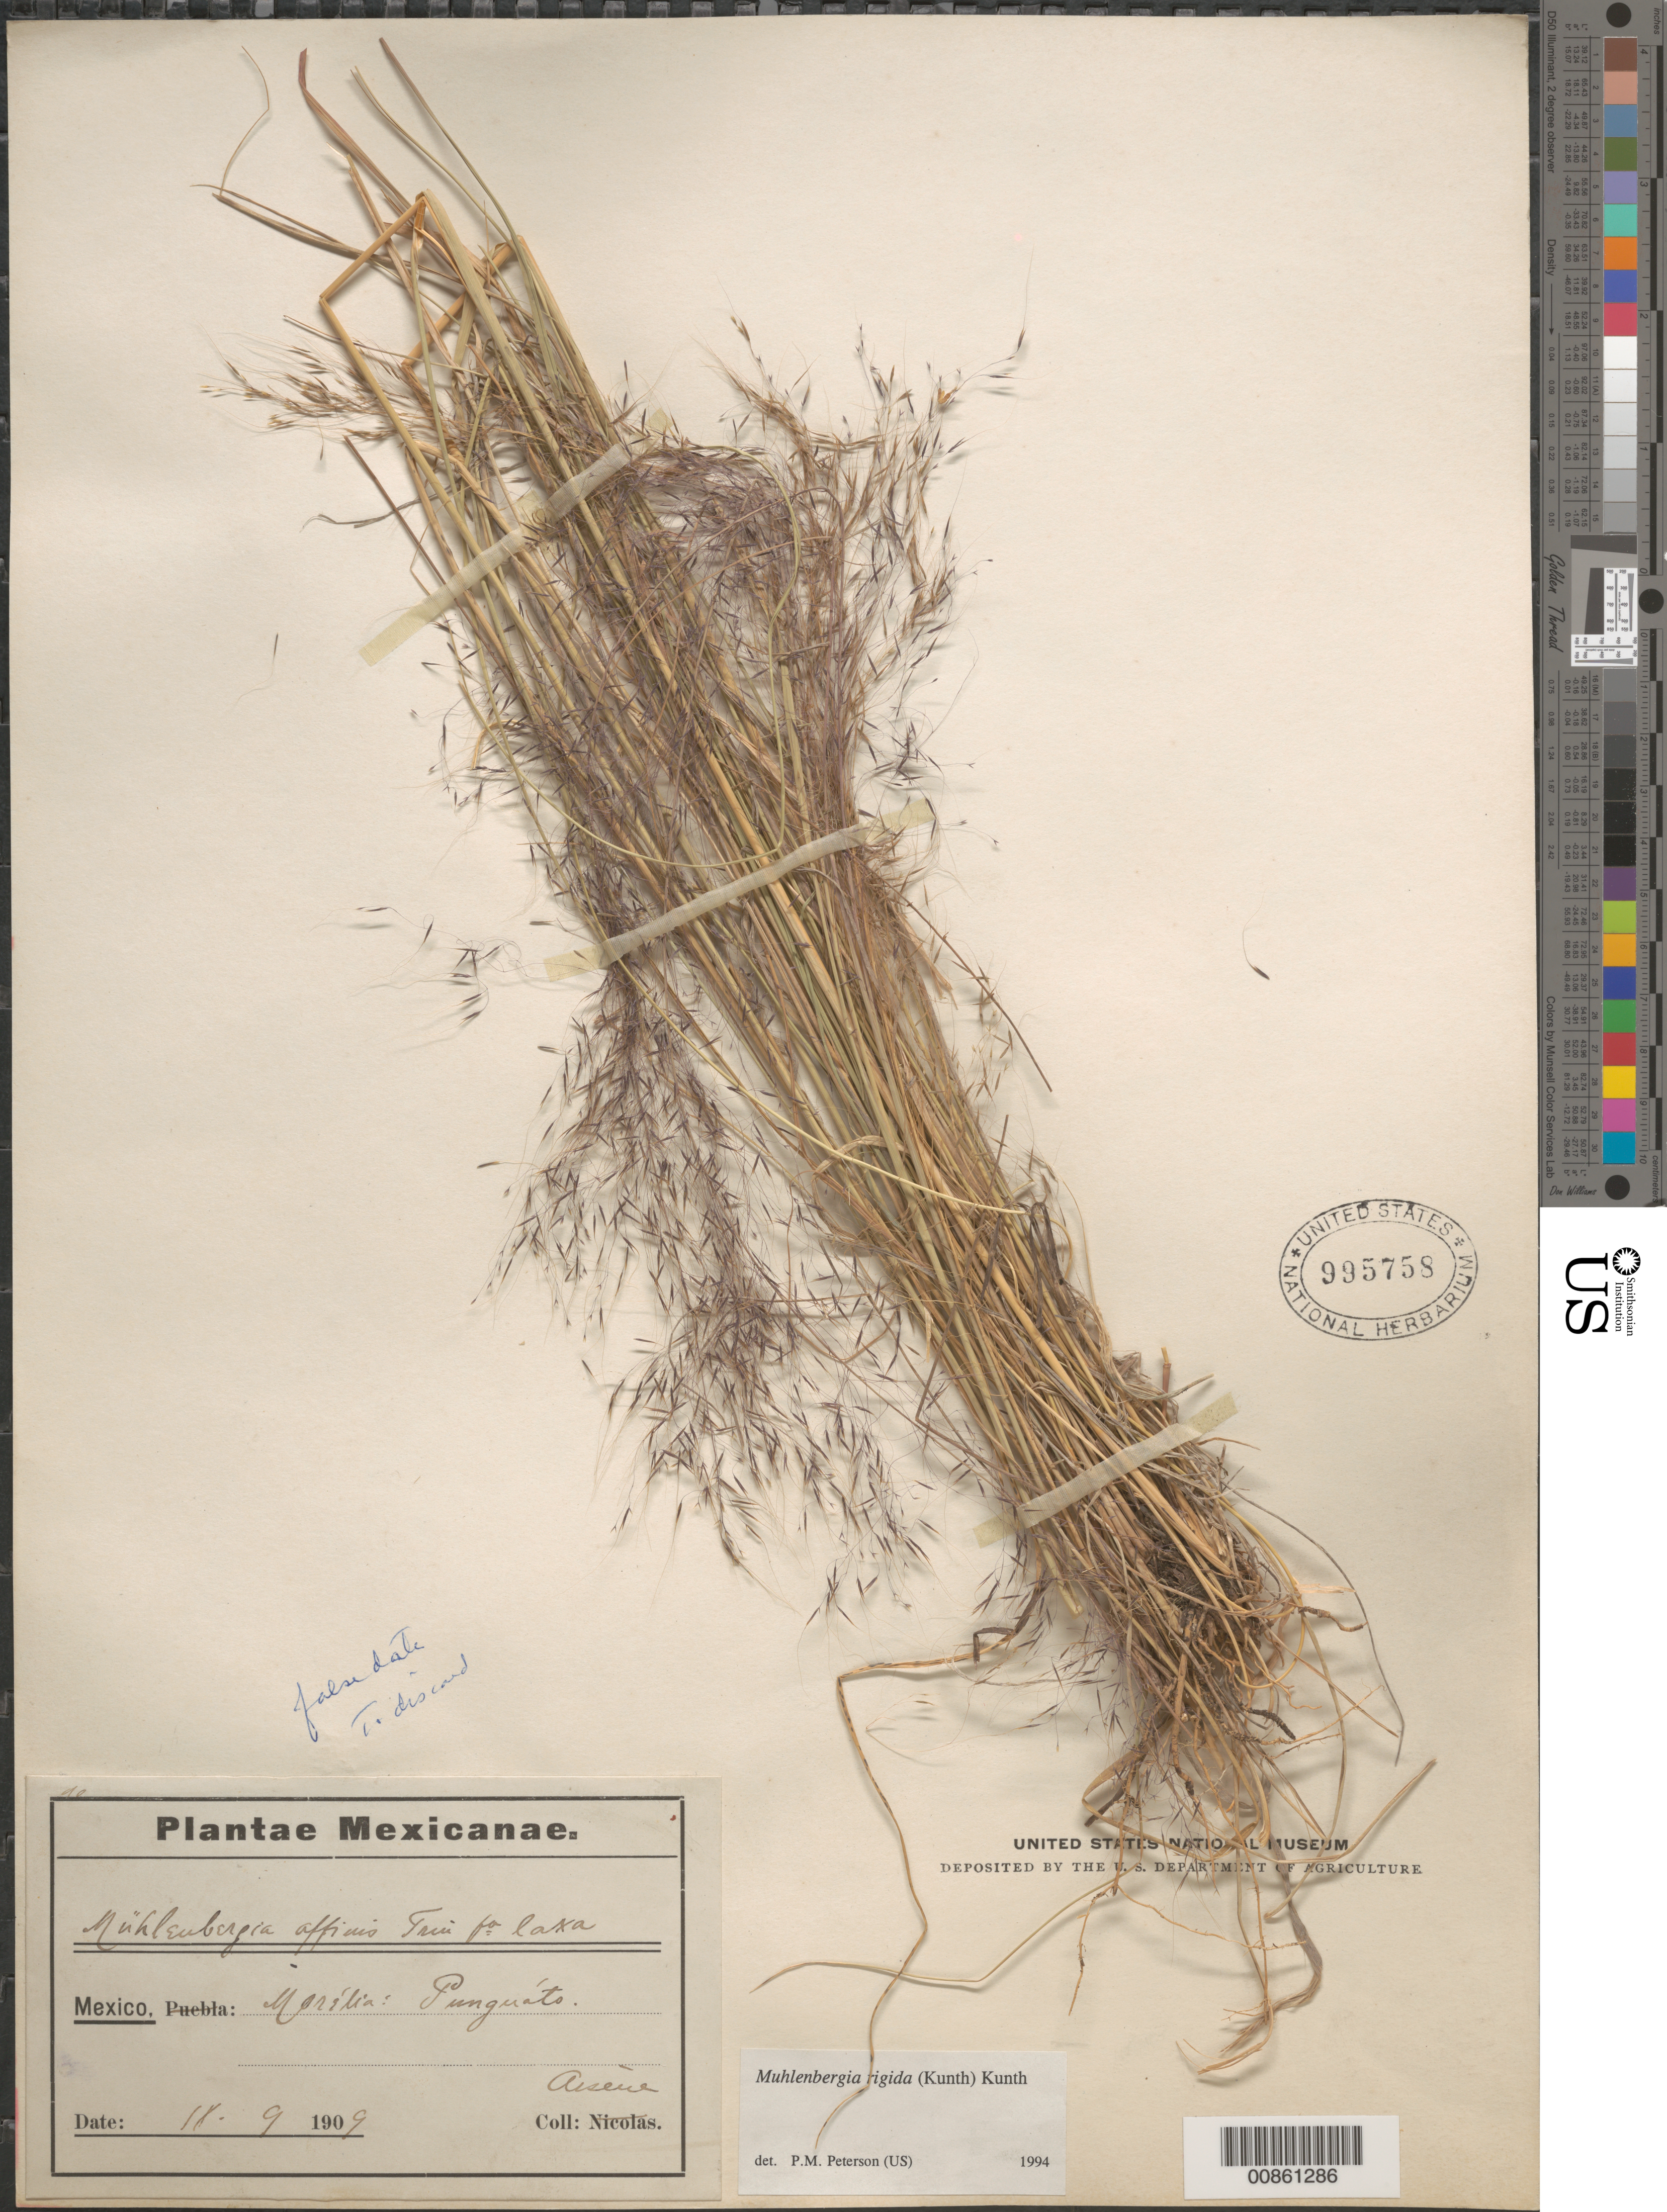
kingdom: Plantae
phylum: Tracheophyta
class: Liliopsida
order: Poales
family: Poaceae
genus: Muhlenbergia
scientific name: Muhlenbergia rigida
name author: (Kunth) Kunth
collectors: Bro. G. Arsène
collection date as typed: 11 Sep 1909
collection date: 1909-09-11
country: Mexico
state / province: Michoacán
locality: Morelia, Punguato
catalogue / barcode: US 995758